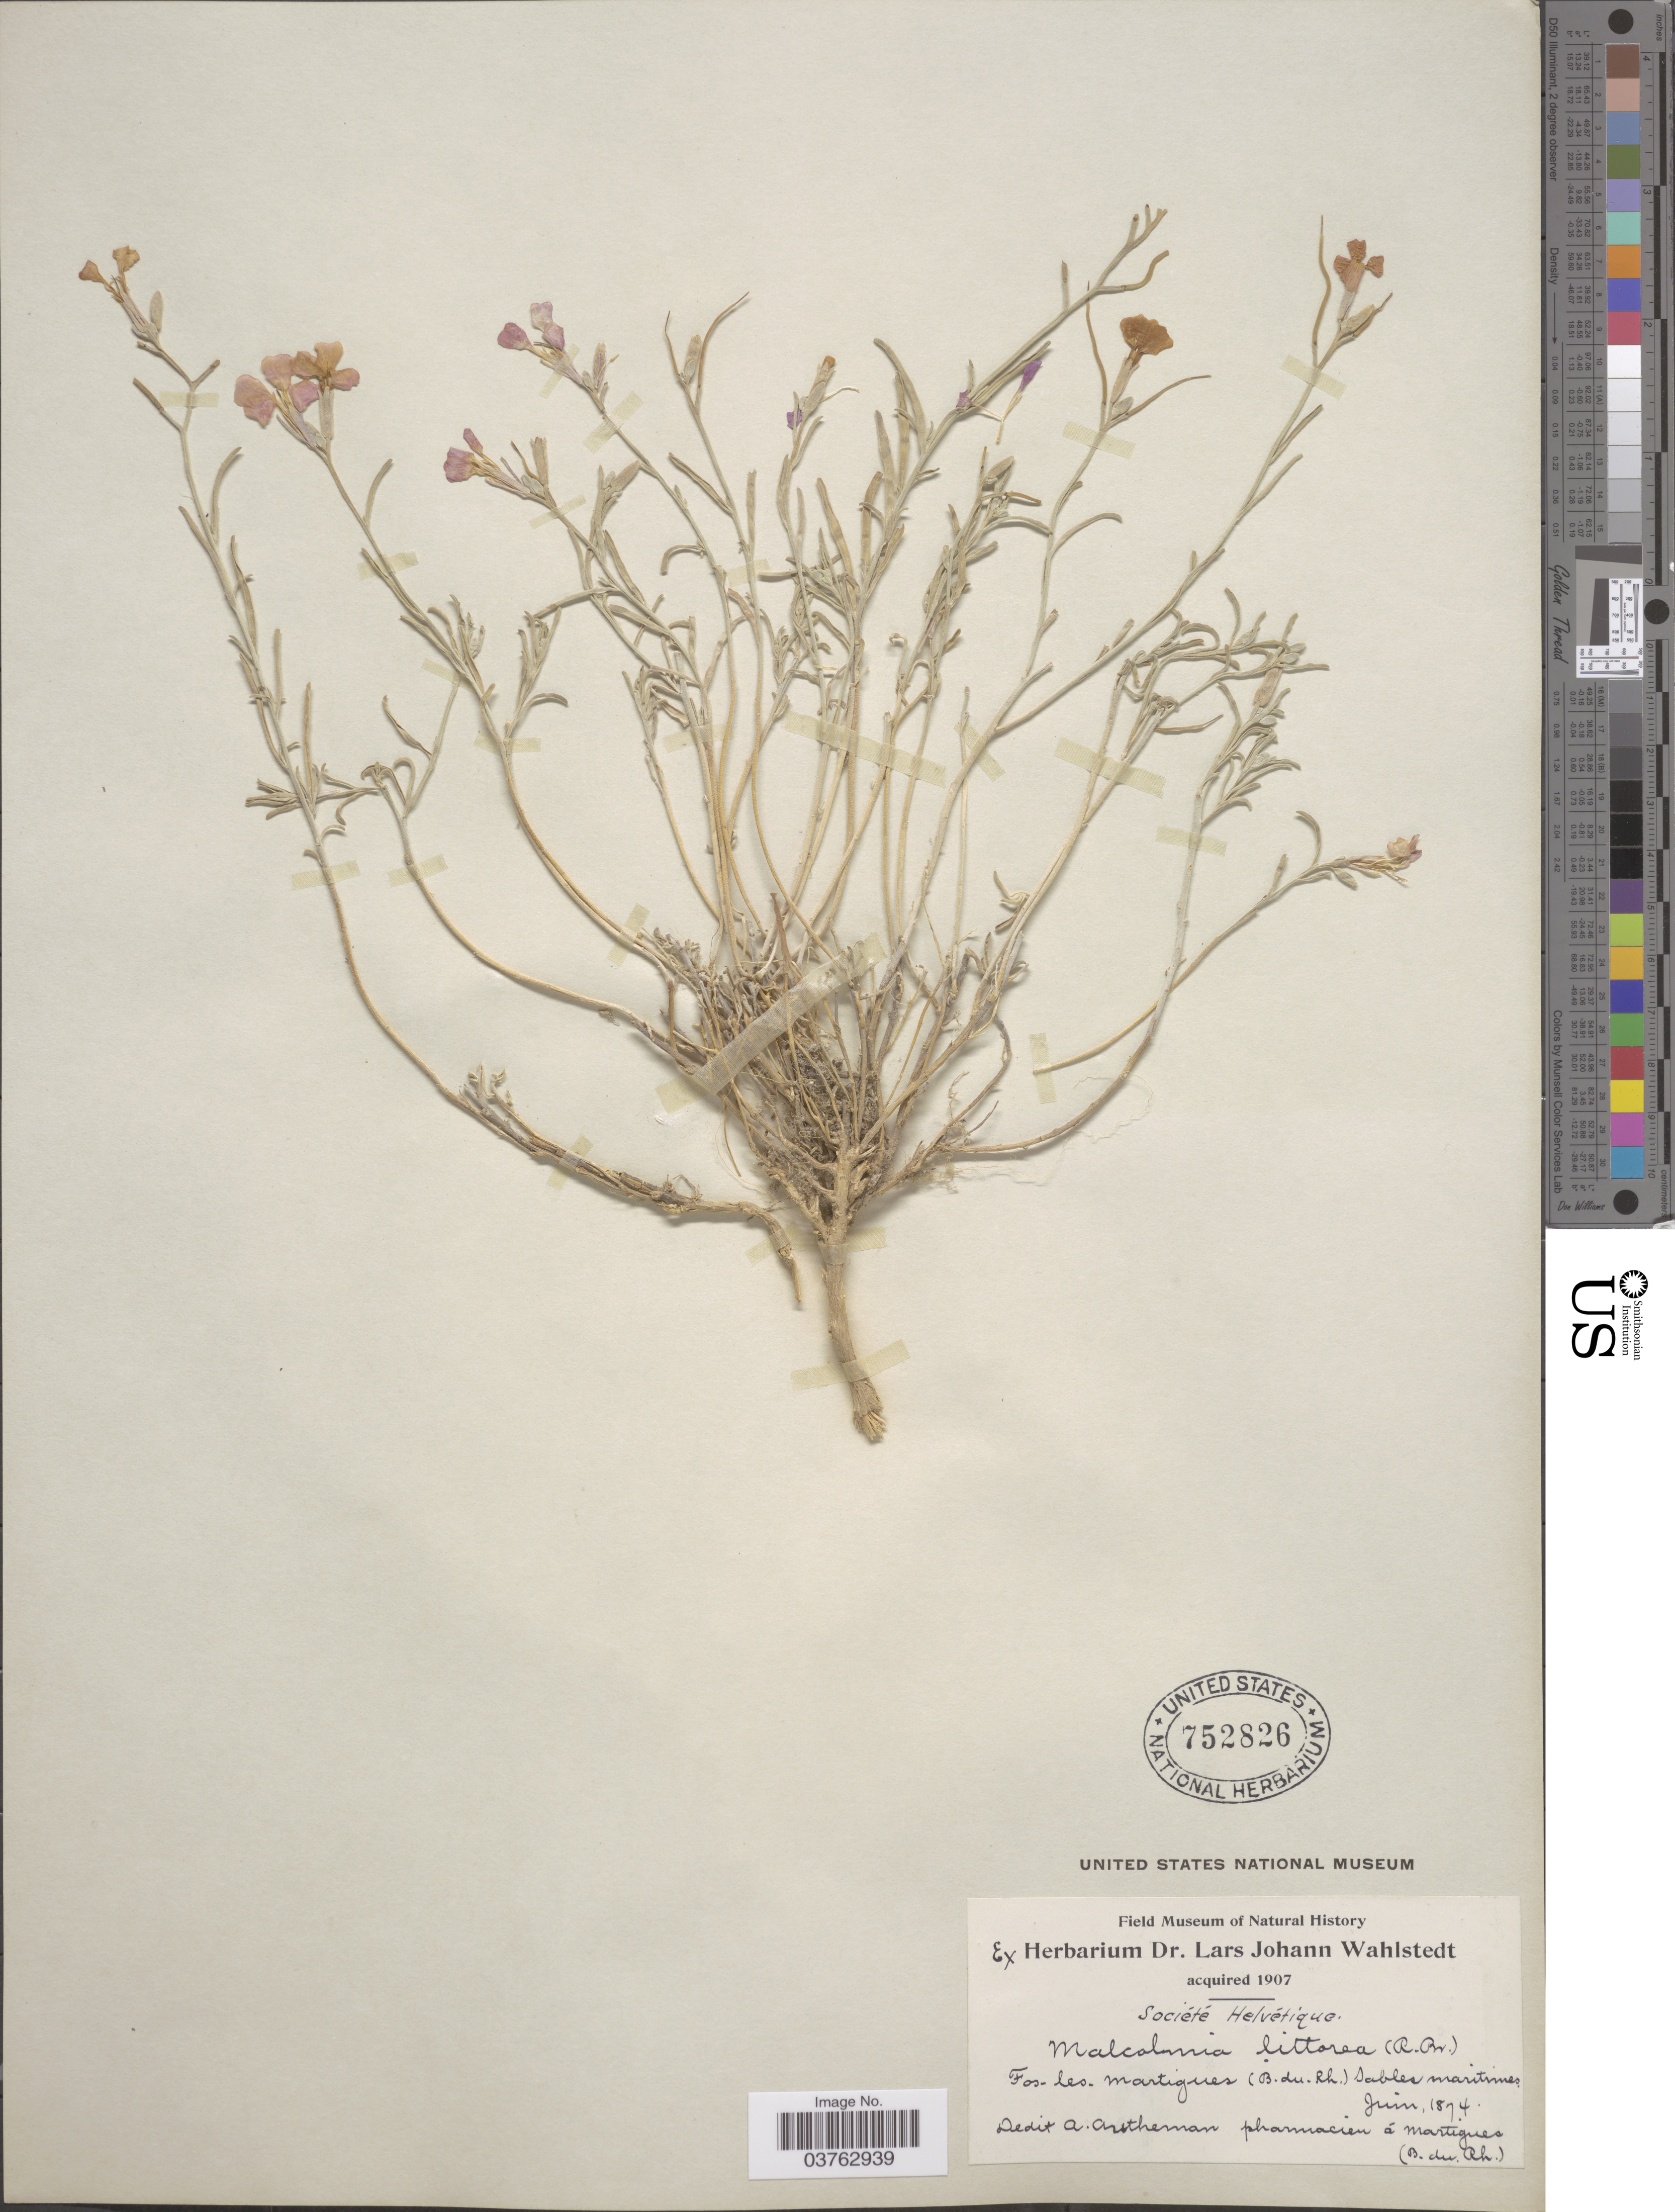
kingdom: Plantae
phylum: Tracheophyta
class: Magnoliopsida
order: Brassicales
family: Brassicaceae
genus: Malcolmia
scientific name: Malcolmia littorea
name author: (L.) W.T. Aiton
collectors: Ex herb. Dr. Lars Johann Wahlstedt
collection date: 1874-06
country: Switzerland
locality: Fos- les- martigues (B. du. Rh.) Sables maritimes.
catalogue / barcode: US 752826